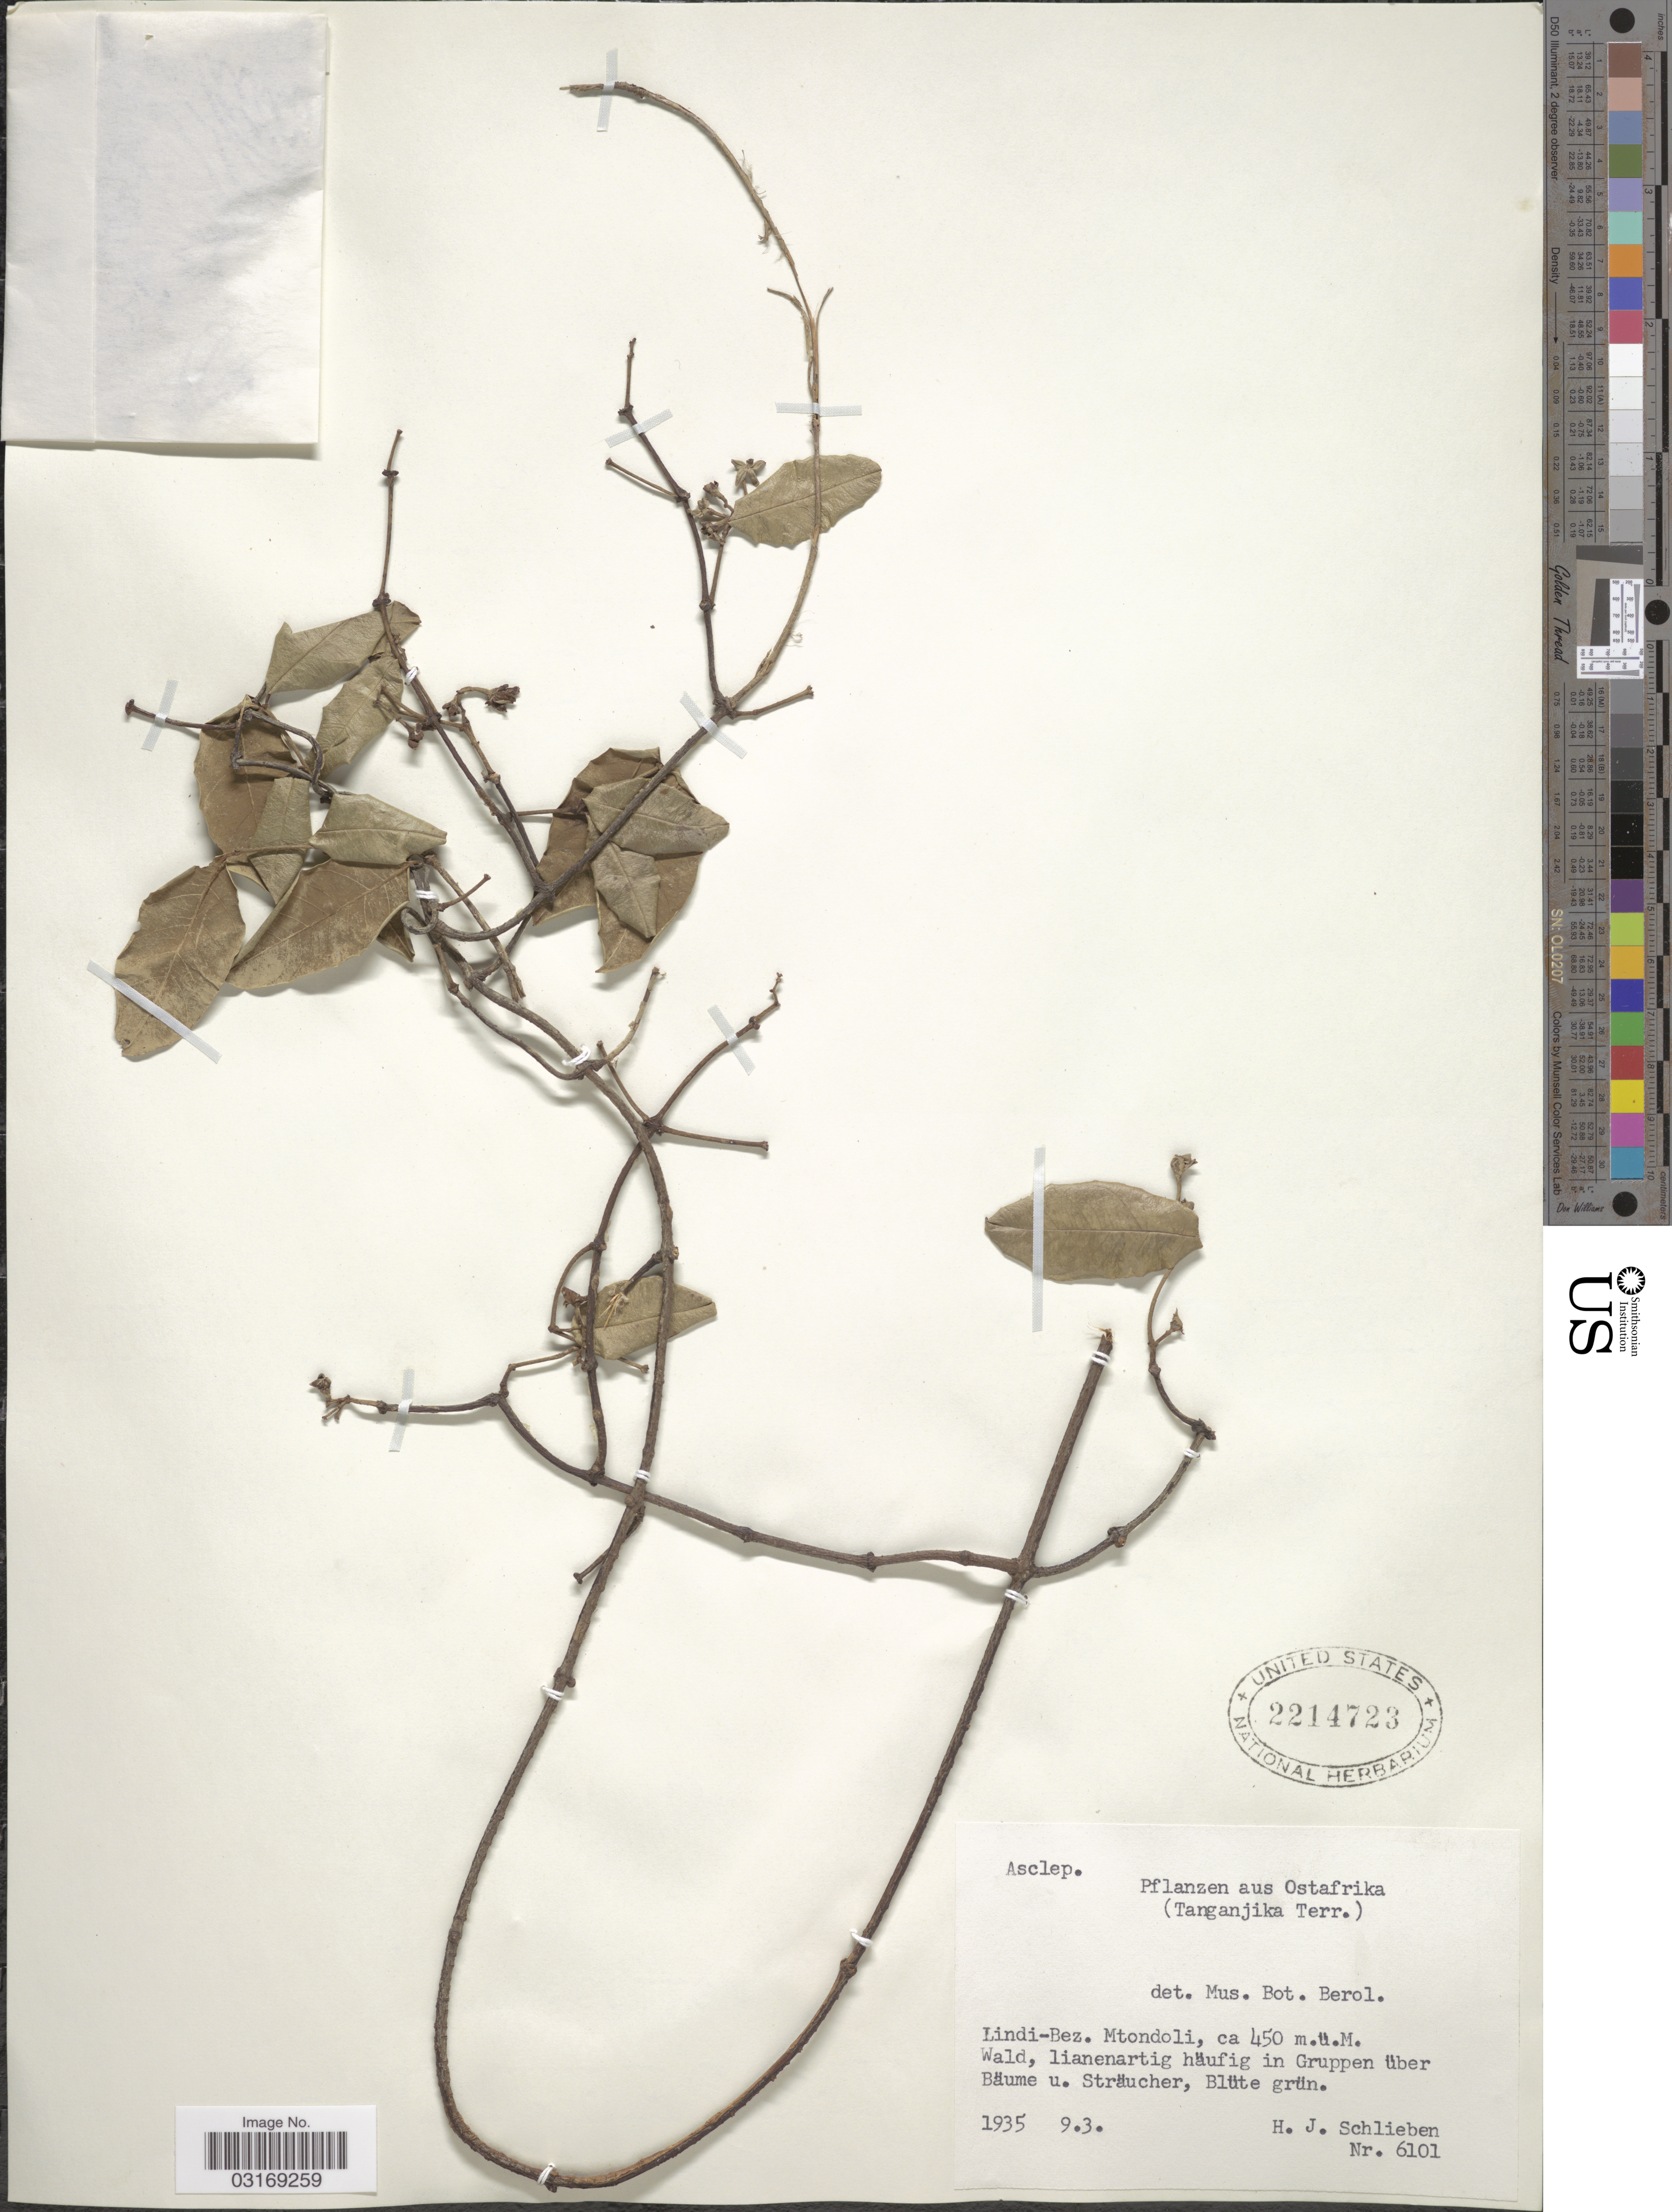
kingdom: Plantae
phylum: Tracheophyta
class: Magnoliopsida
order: Gentianales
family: Apocynaceae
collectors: H. J. Schlieben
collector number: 6101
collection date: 1935-03-09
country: Tanzania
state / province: Lindi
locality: Ostafrika (Tanganjika Terr.) Lindi-Bez. Mtondoli.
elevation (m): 450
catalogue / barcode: US 2214723